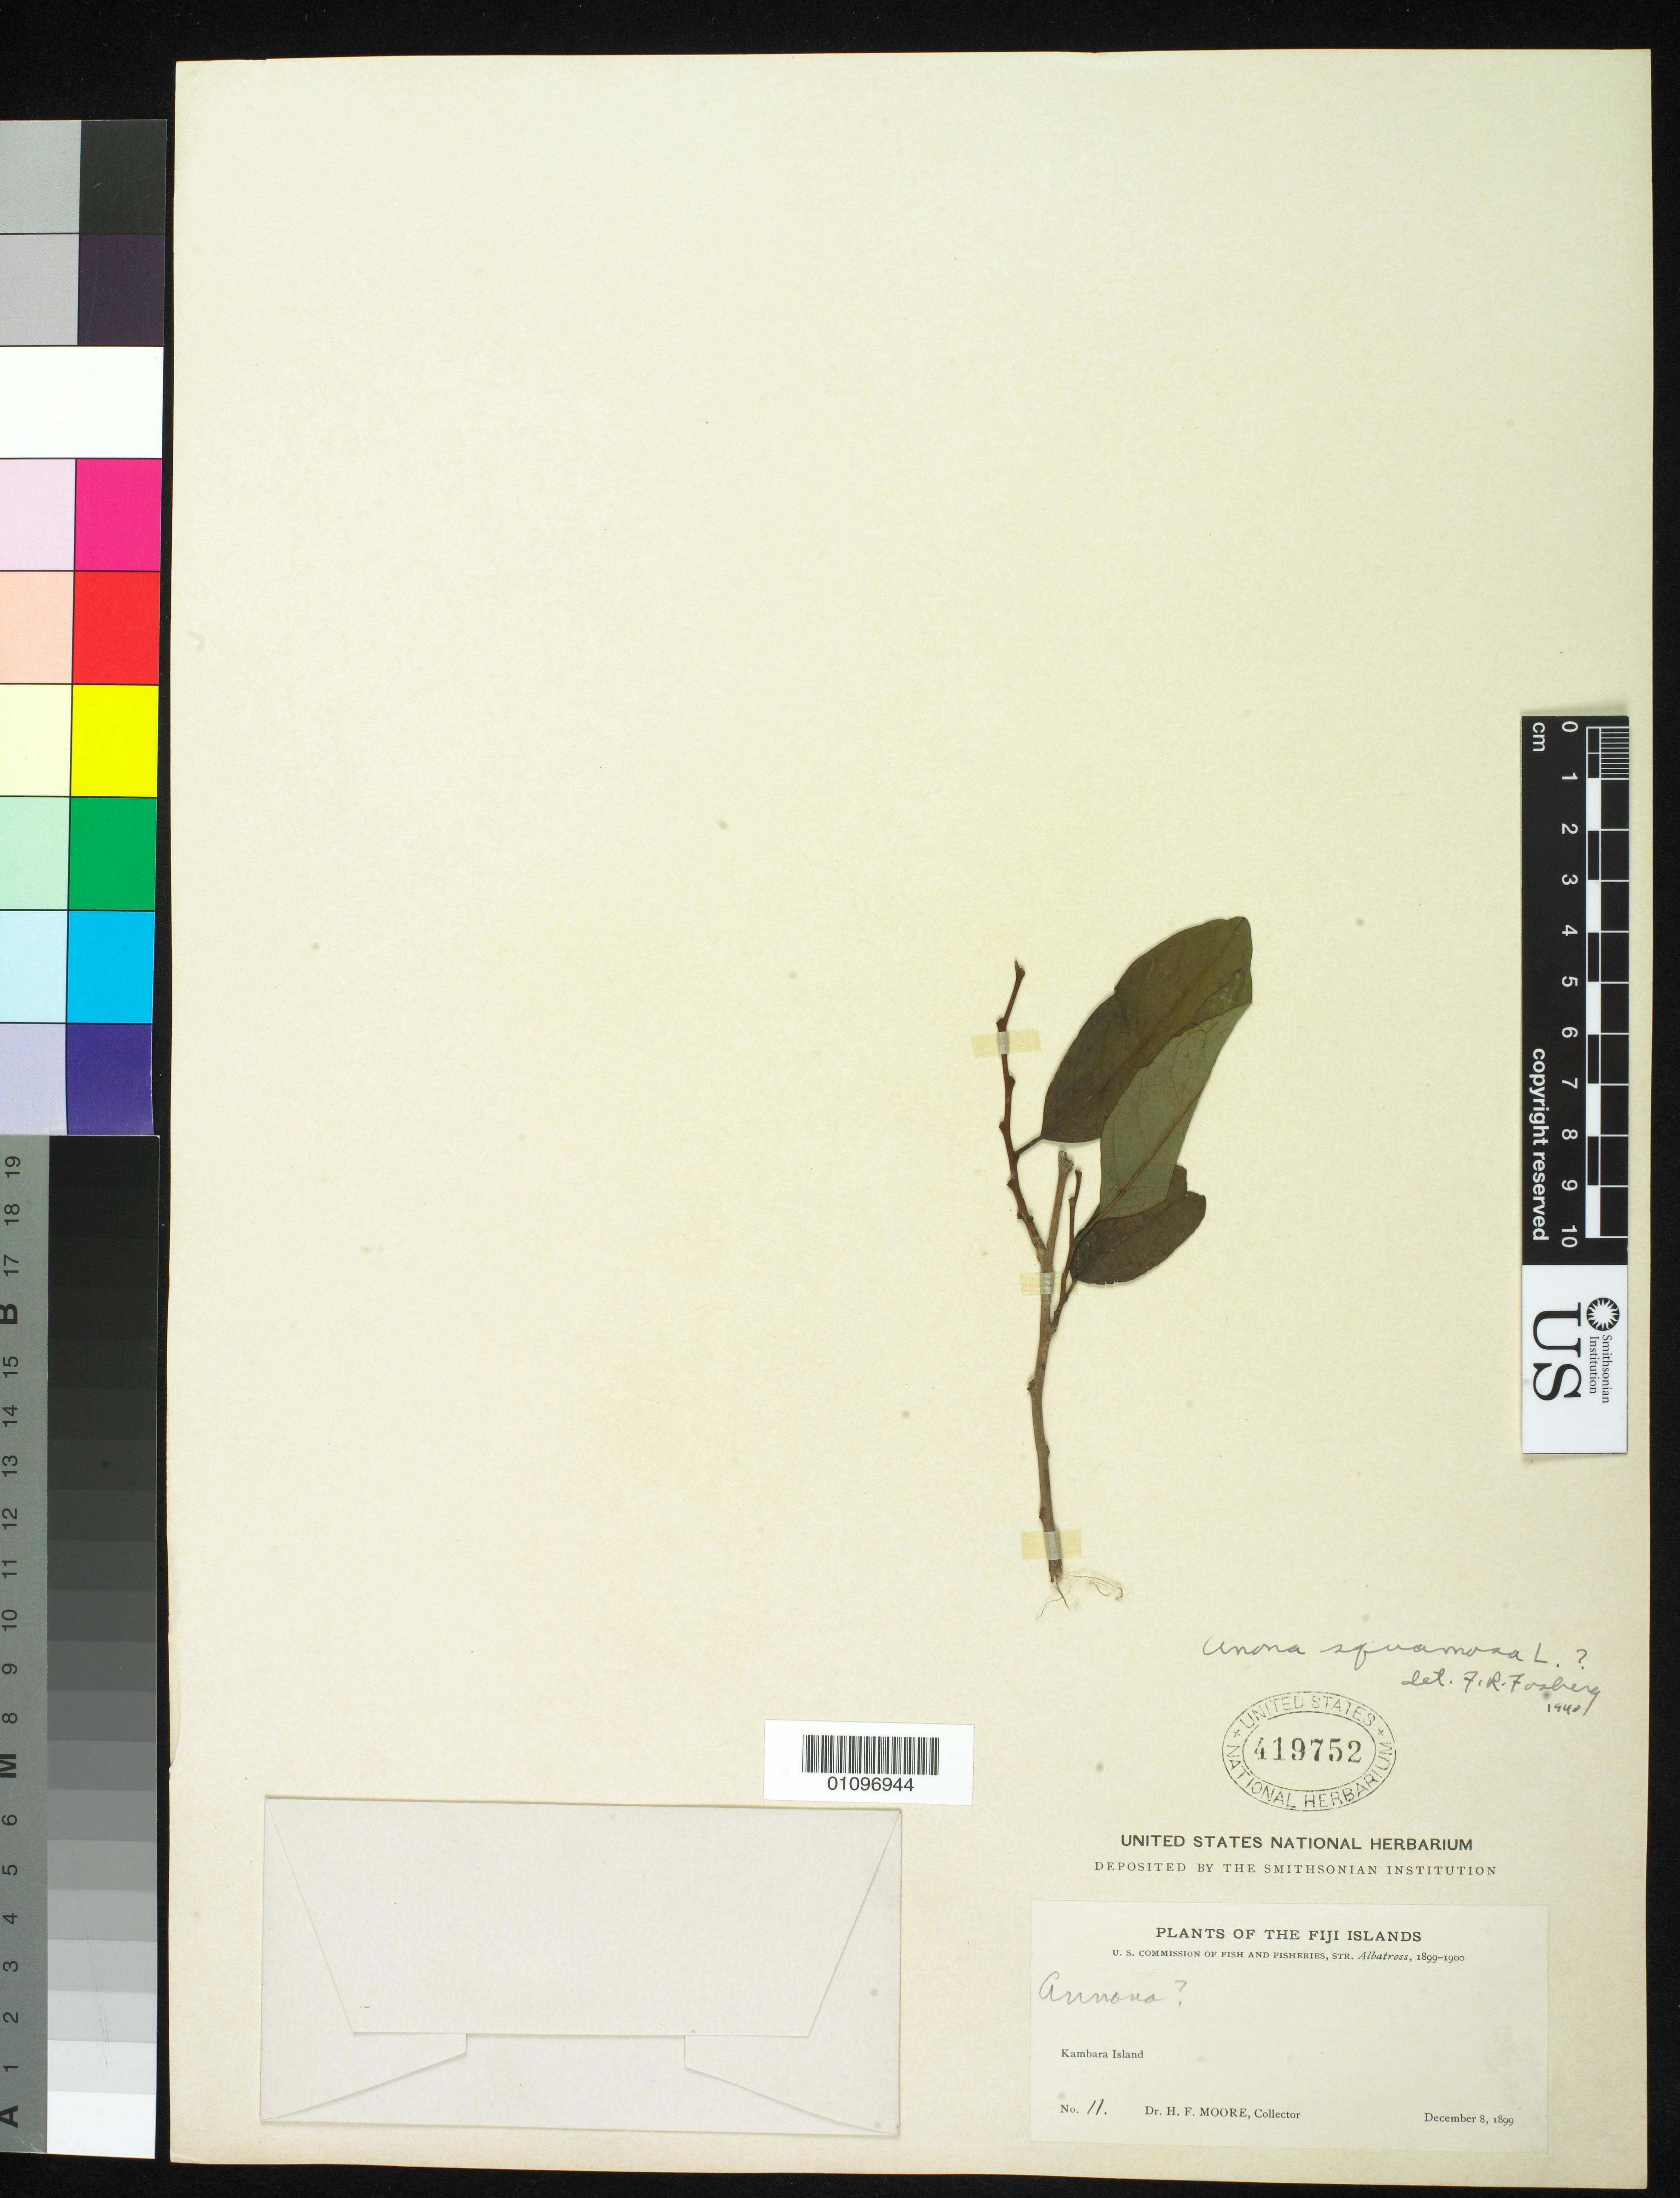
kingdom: Plantae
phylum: Tracheophyta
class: Magnoliopsida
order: Magnoliales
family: Annonaceae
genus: Annona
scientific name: Annona squamosa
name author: L.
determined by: Fosberg, F. R.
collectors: H. F. Moore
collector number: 11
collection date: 1899-12-08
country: Fiji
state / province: Eastern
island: Kabara [Kambara]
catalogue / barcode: US 419752